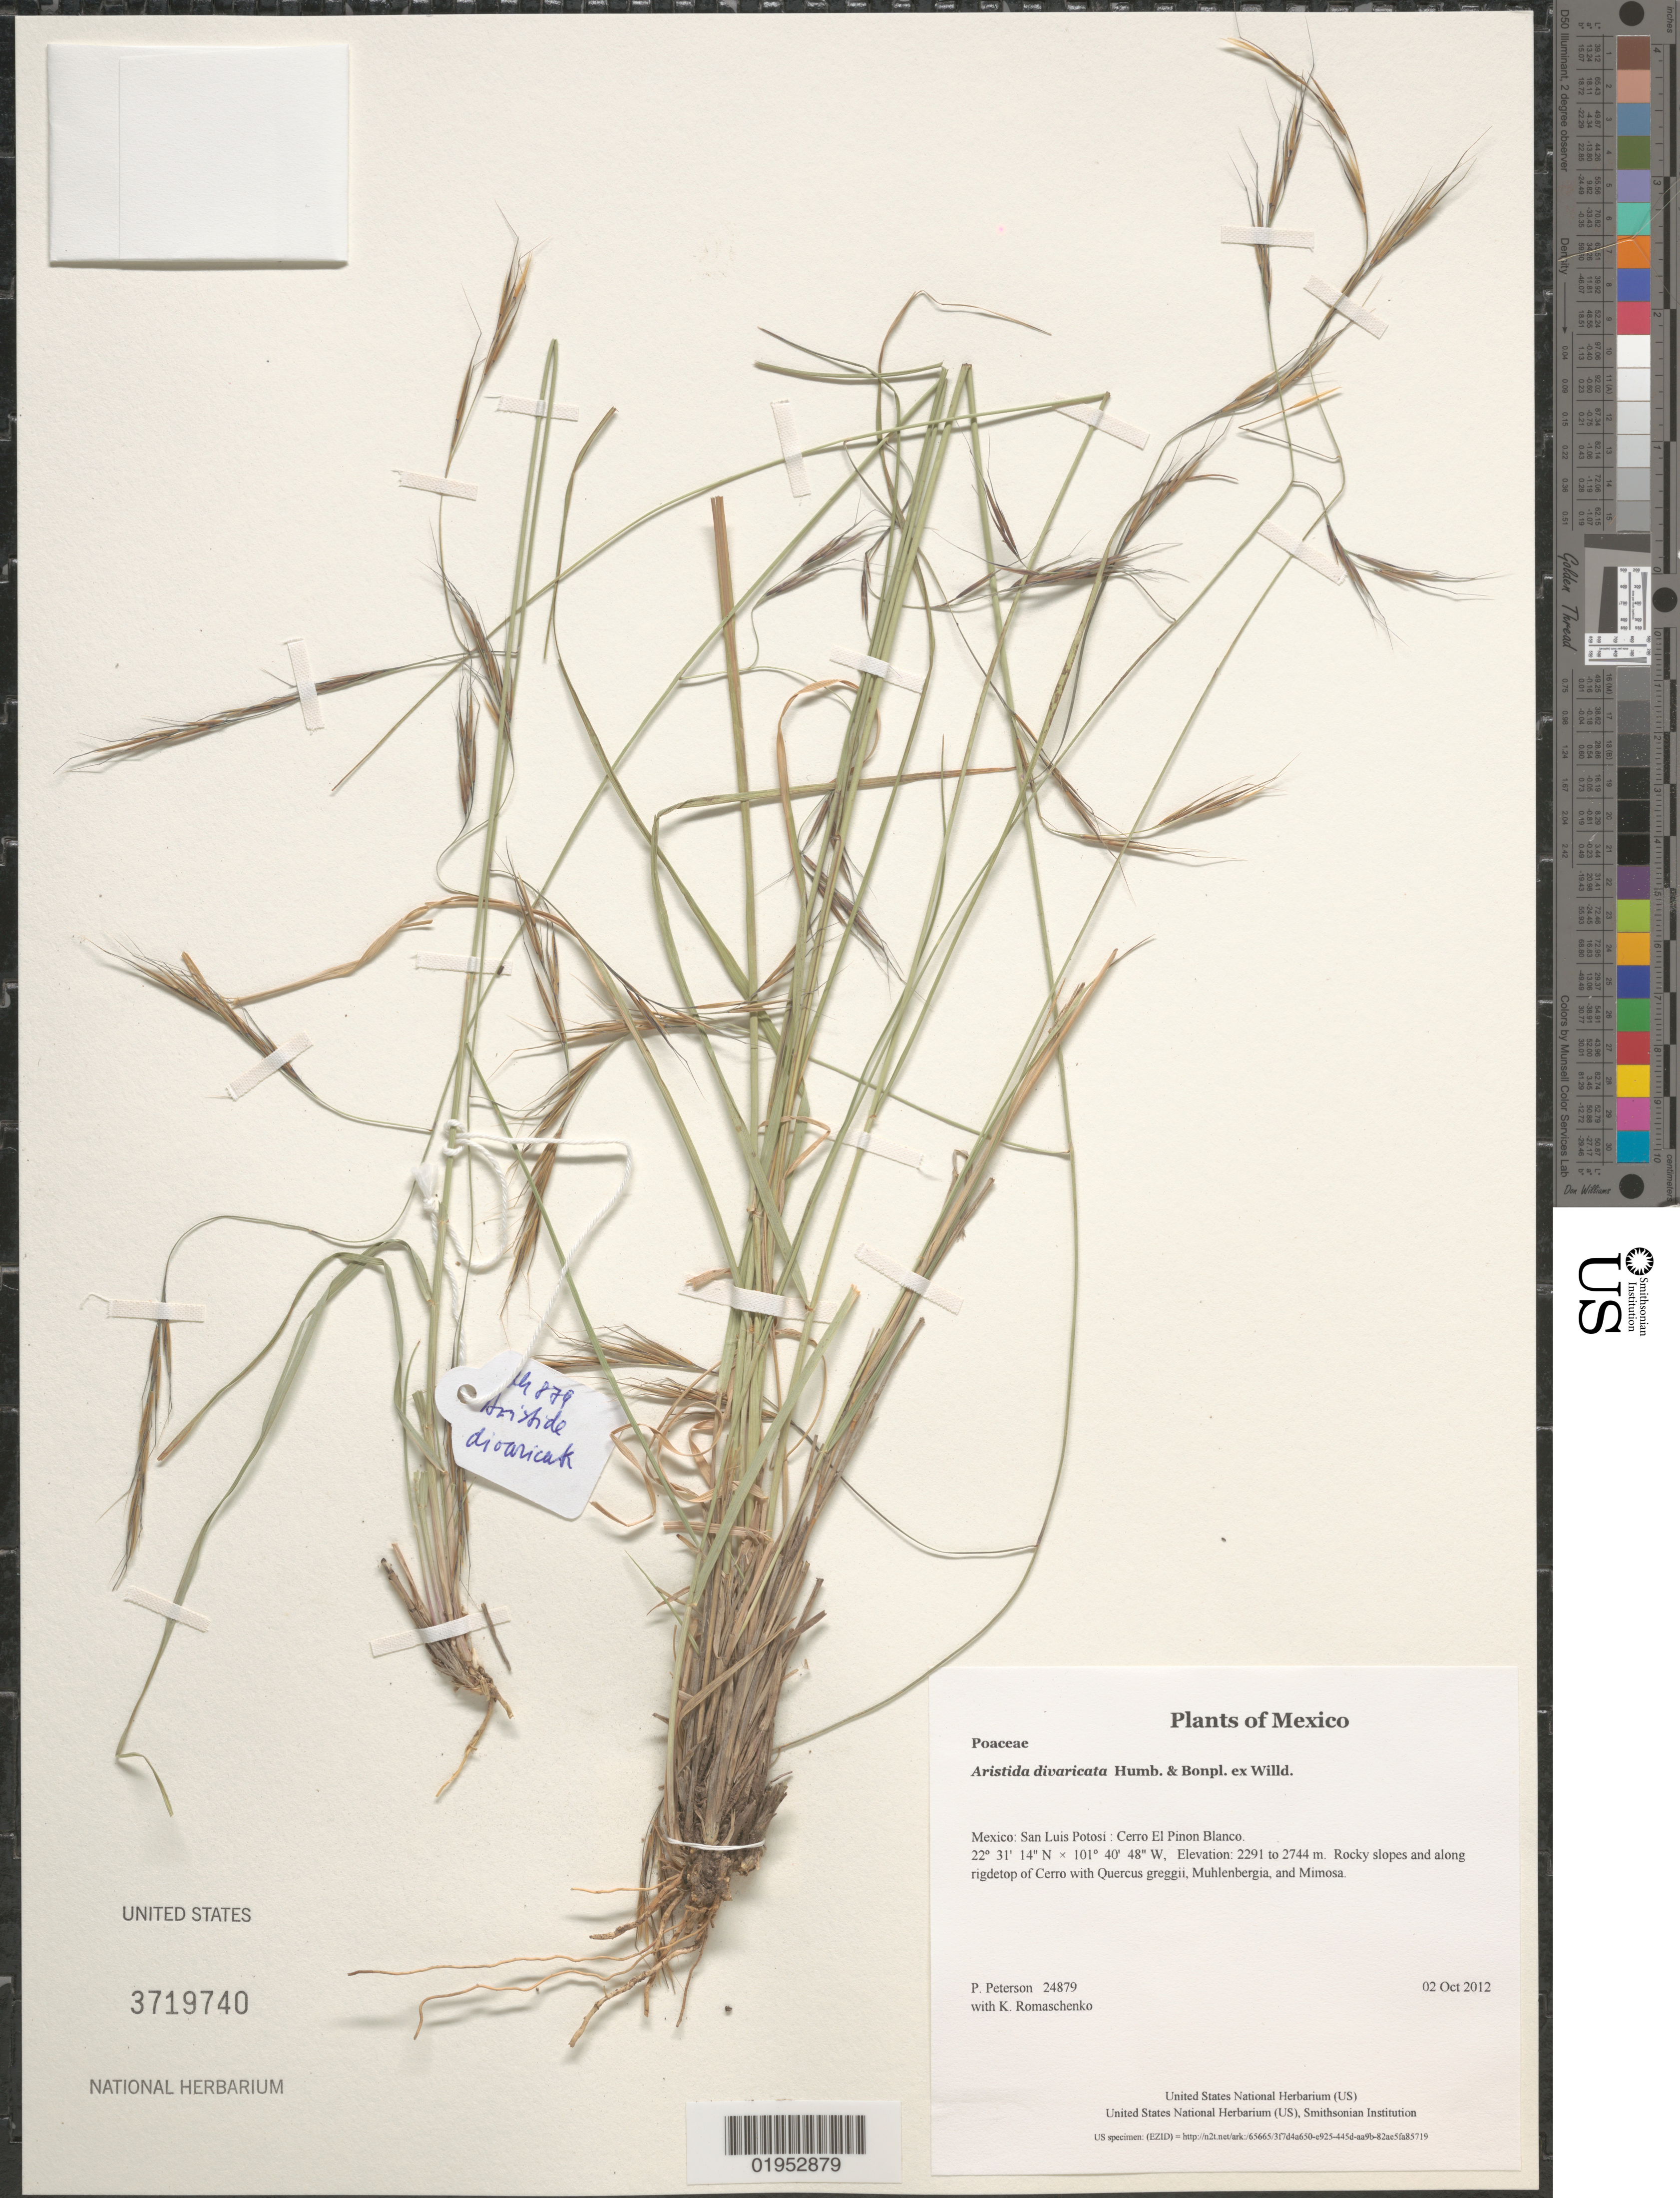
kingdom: Plantae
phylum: Tracheophyta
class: Liliopsida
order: Poales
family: Poaceae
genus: Aristida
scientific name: Aristida divaricata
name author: Humb. & Bonpl. ex Willd.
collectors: P. M. Peterson & K. Romaschenko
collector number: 24879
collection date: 2012-10-02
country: Mexico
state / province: San Luis Potosí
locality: Cerro El Pinon Blanco.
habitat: Rocky slopes and along rigdetop of Cerro with Quercus greggii, Muhlenbergia, and Mimosa.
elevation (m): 2291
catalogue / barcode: US 3719740